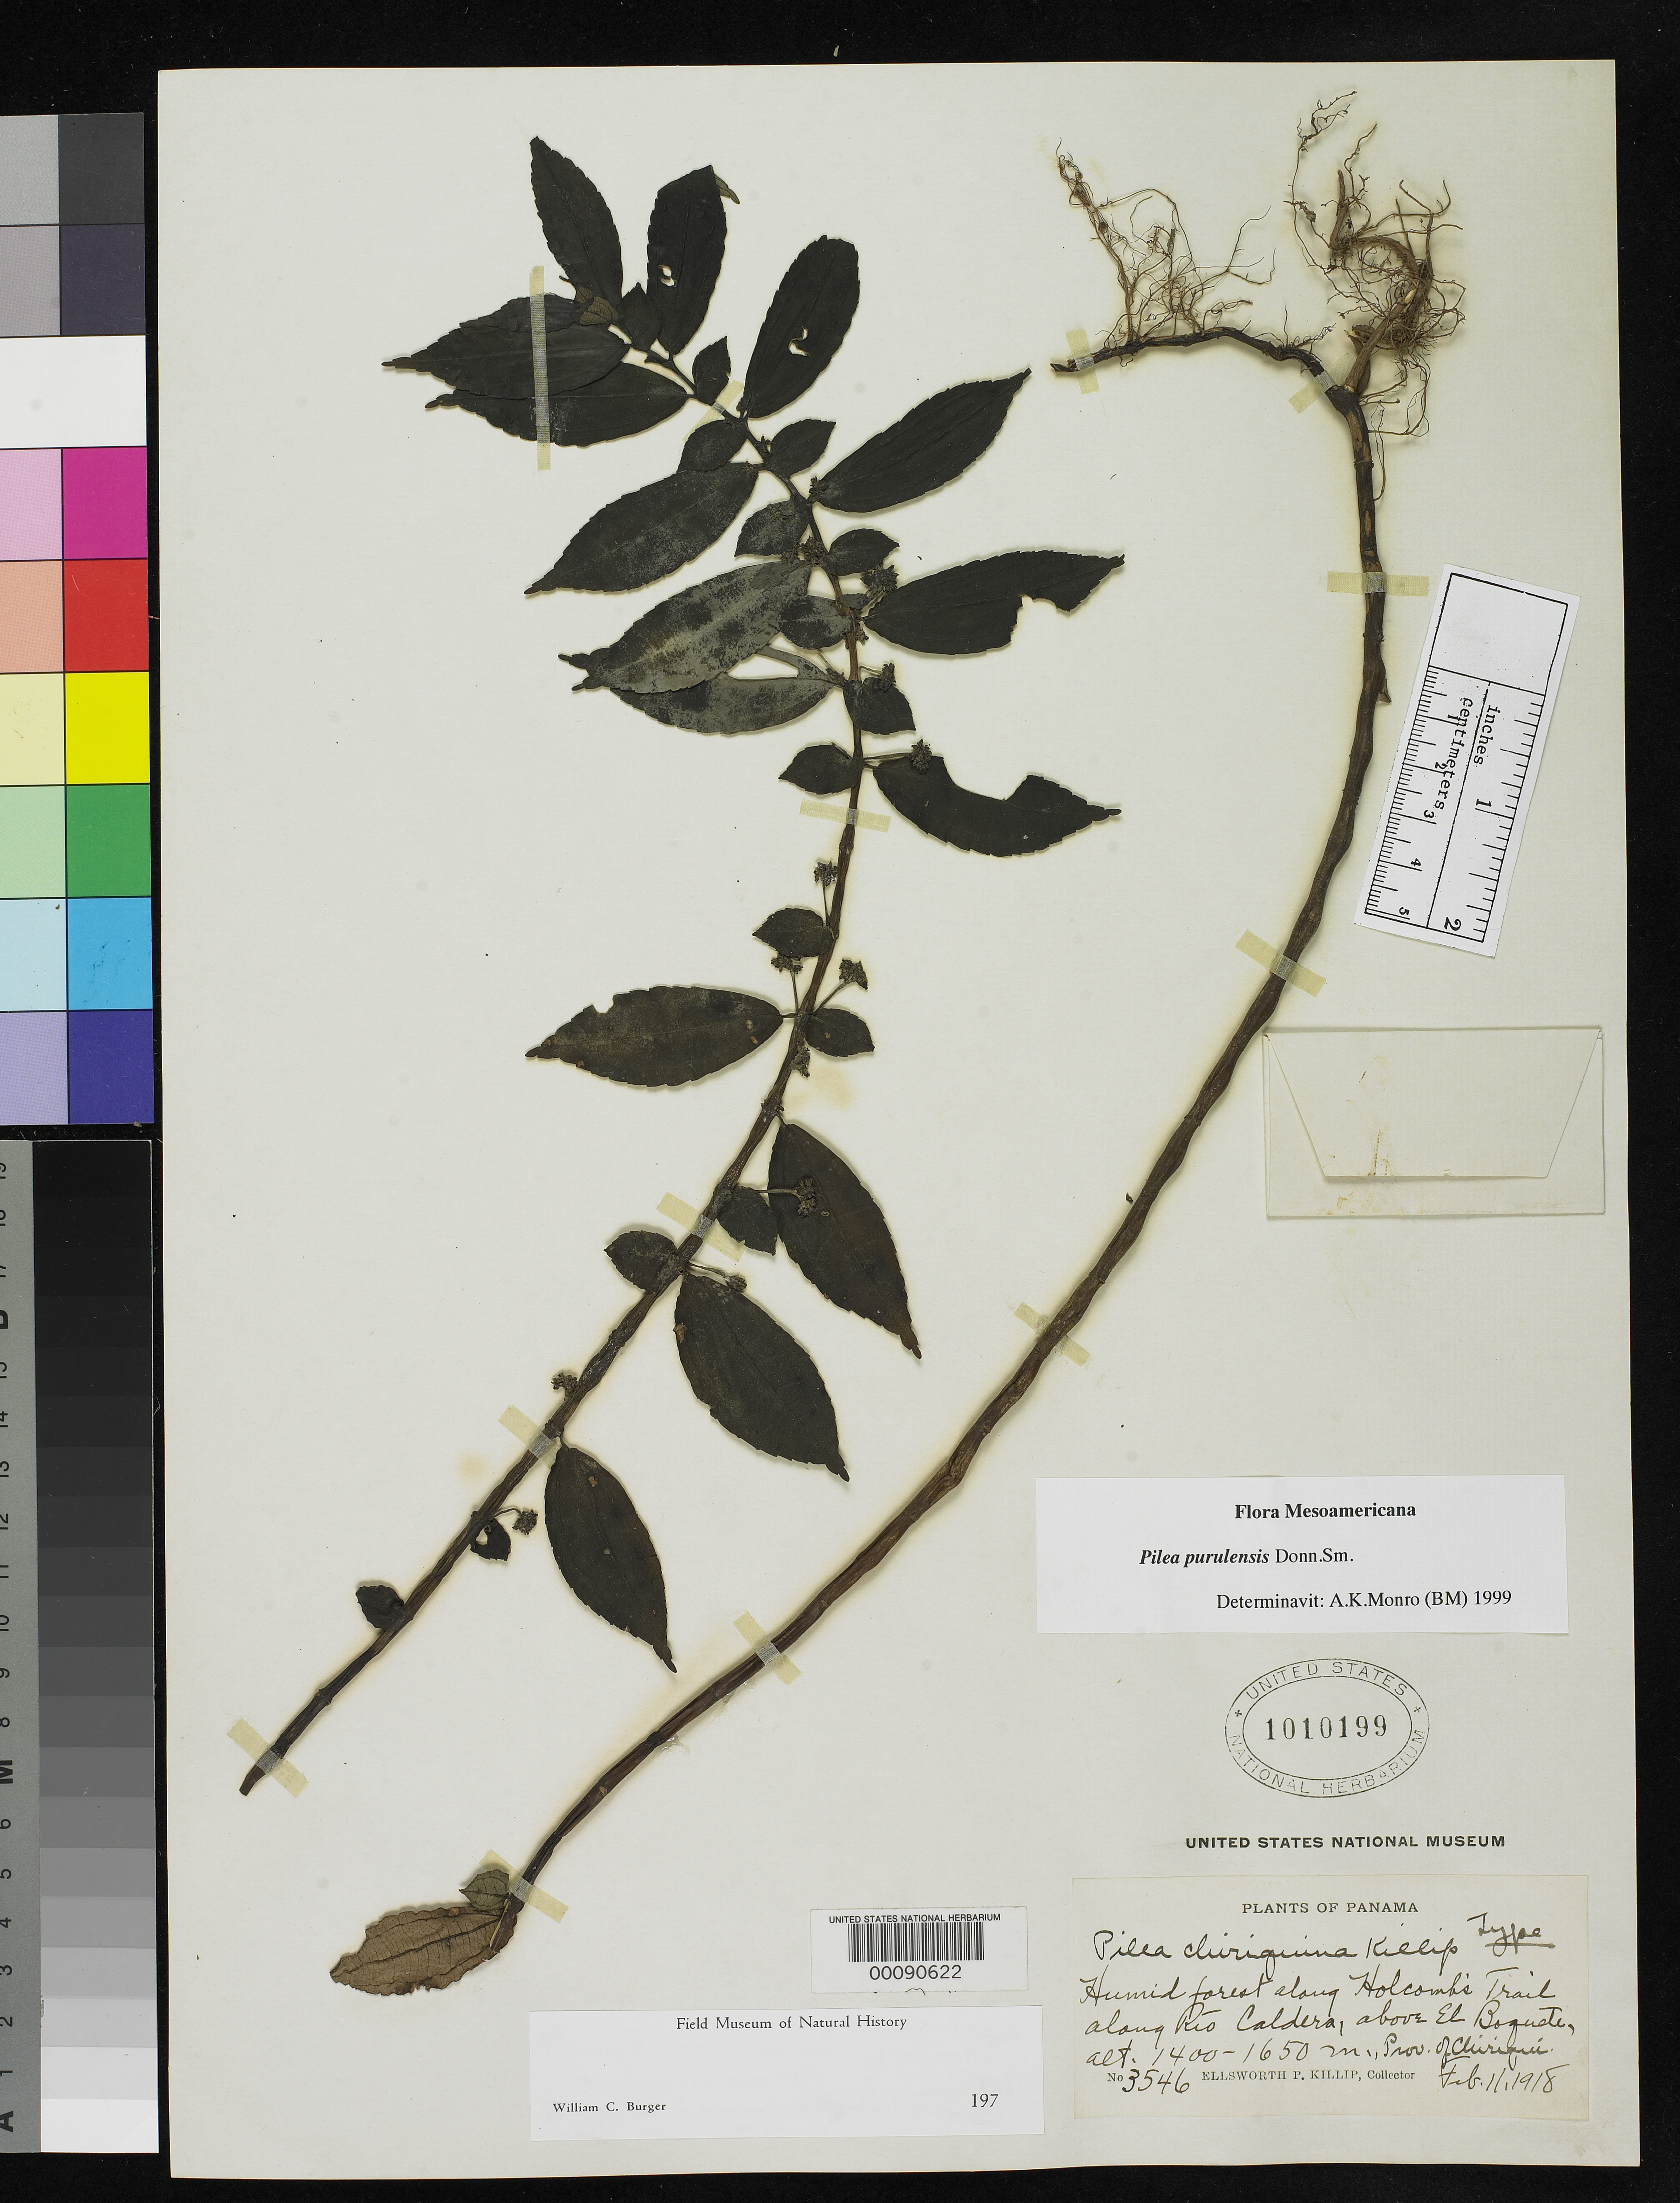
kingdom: Plantae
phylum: Tracheophyta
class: Magnoliopsida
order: Rosales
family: Urticaceae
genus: Pilea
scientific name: Pilea chiriquina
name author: Killip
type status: Holotype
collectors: E. P. Killip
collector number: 3546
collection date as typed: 11 Feb 1918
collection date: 1918-02-11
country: Panama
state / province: Chiriquí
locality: Along Holcomb's Trail, along Caldera River,above el Boquete.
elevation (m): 1400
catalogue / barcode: US 1010199